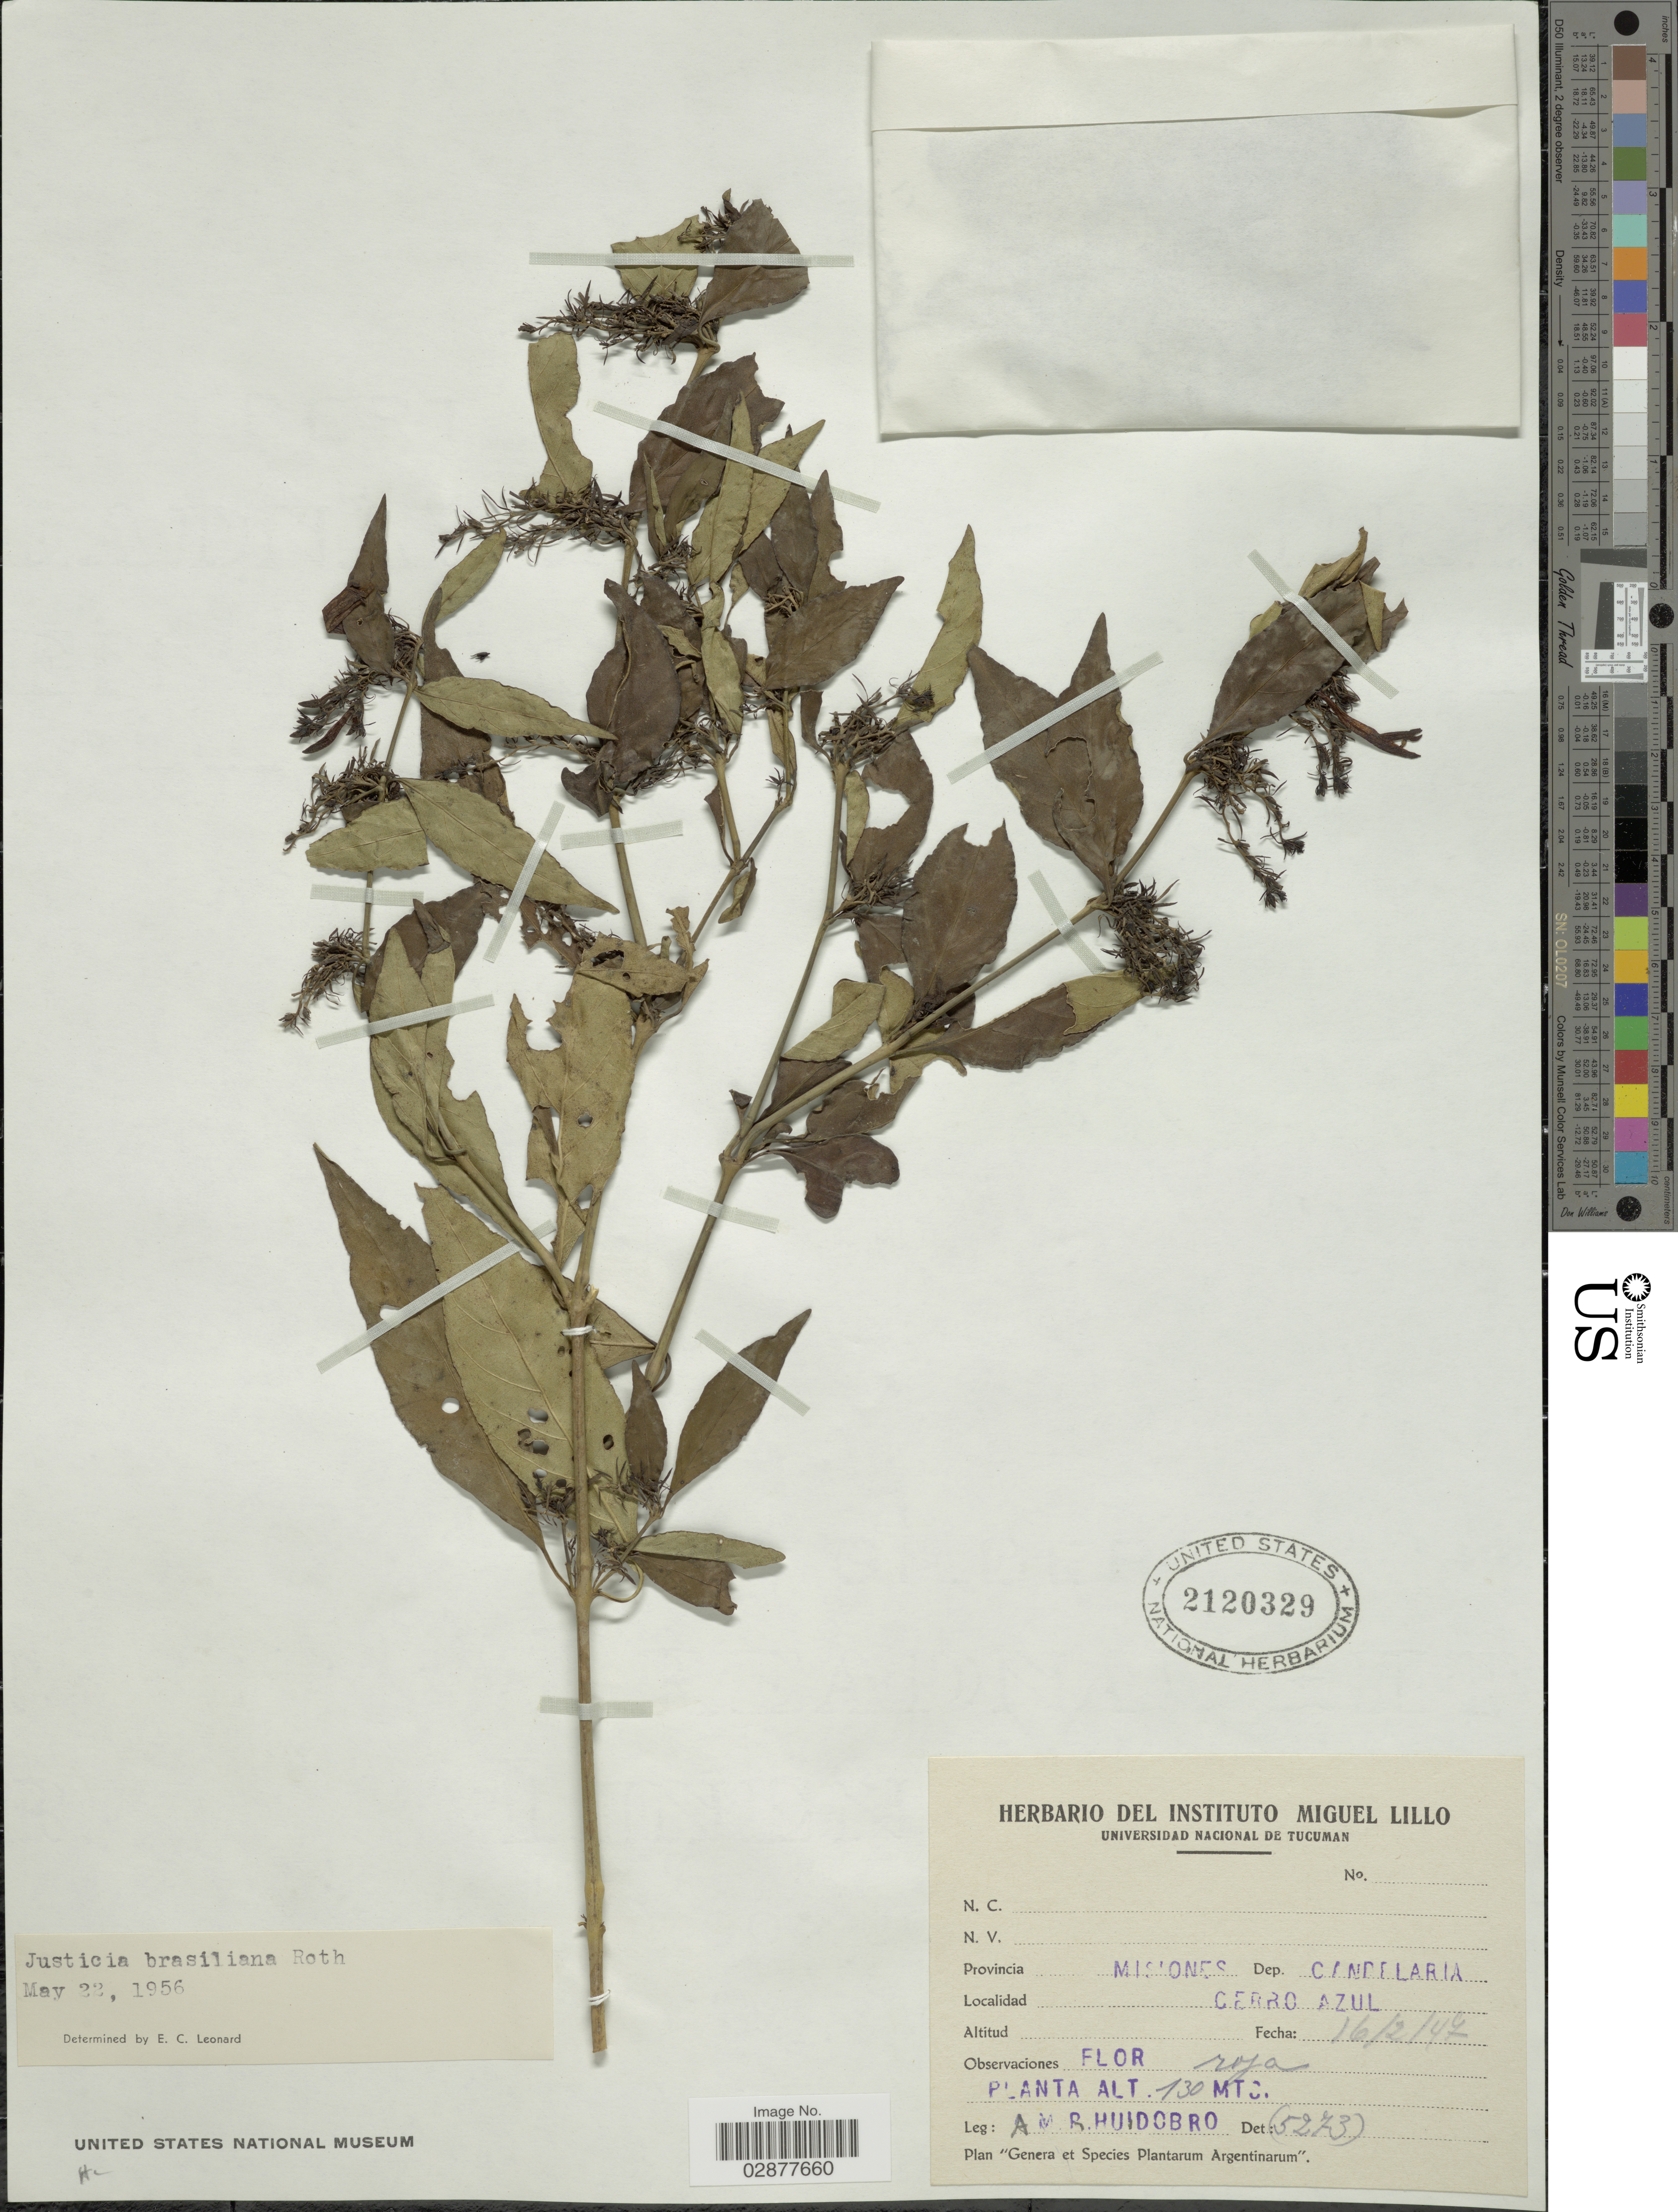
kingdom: Plantae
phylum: Tracheophyta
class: Magnoliopsida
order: Lamiales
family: Acanthaceae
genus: Justicia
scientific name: Justicia brasiliana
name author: Roth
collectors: A. M. R. Huidobro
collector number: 5273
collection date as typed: Transcribed d/m/y: 16/2/47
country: Argentina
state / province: Misiones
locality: Provincia Misiones, Dep. Candelaria. Cerro Azul.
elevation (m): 130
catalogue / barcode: US 2120329